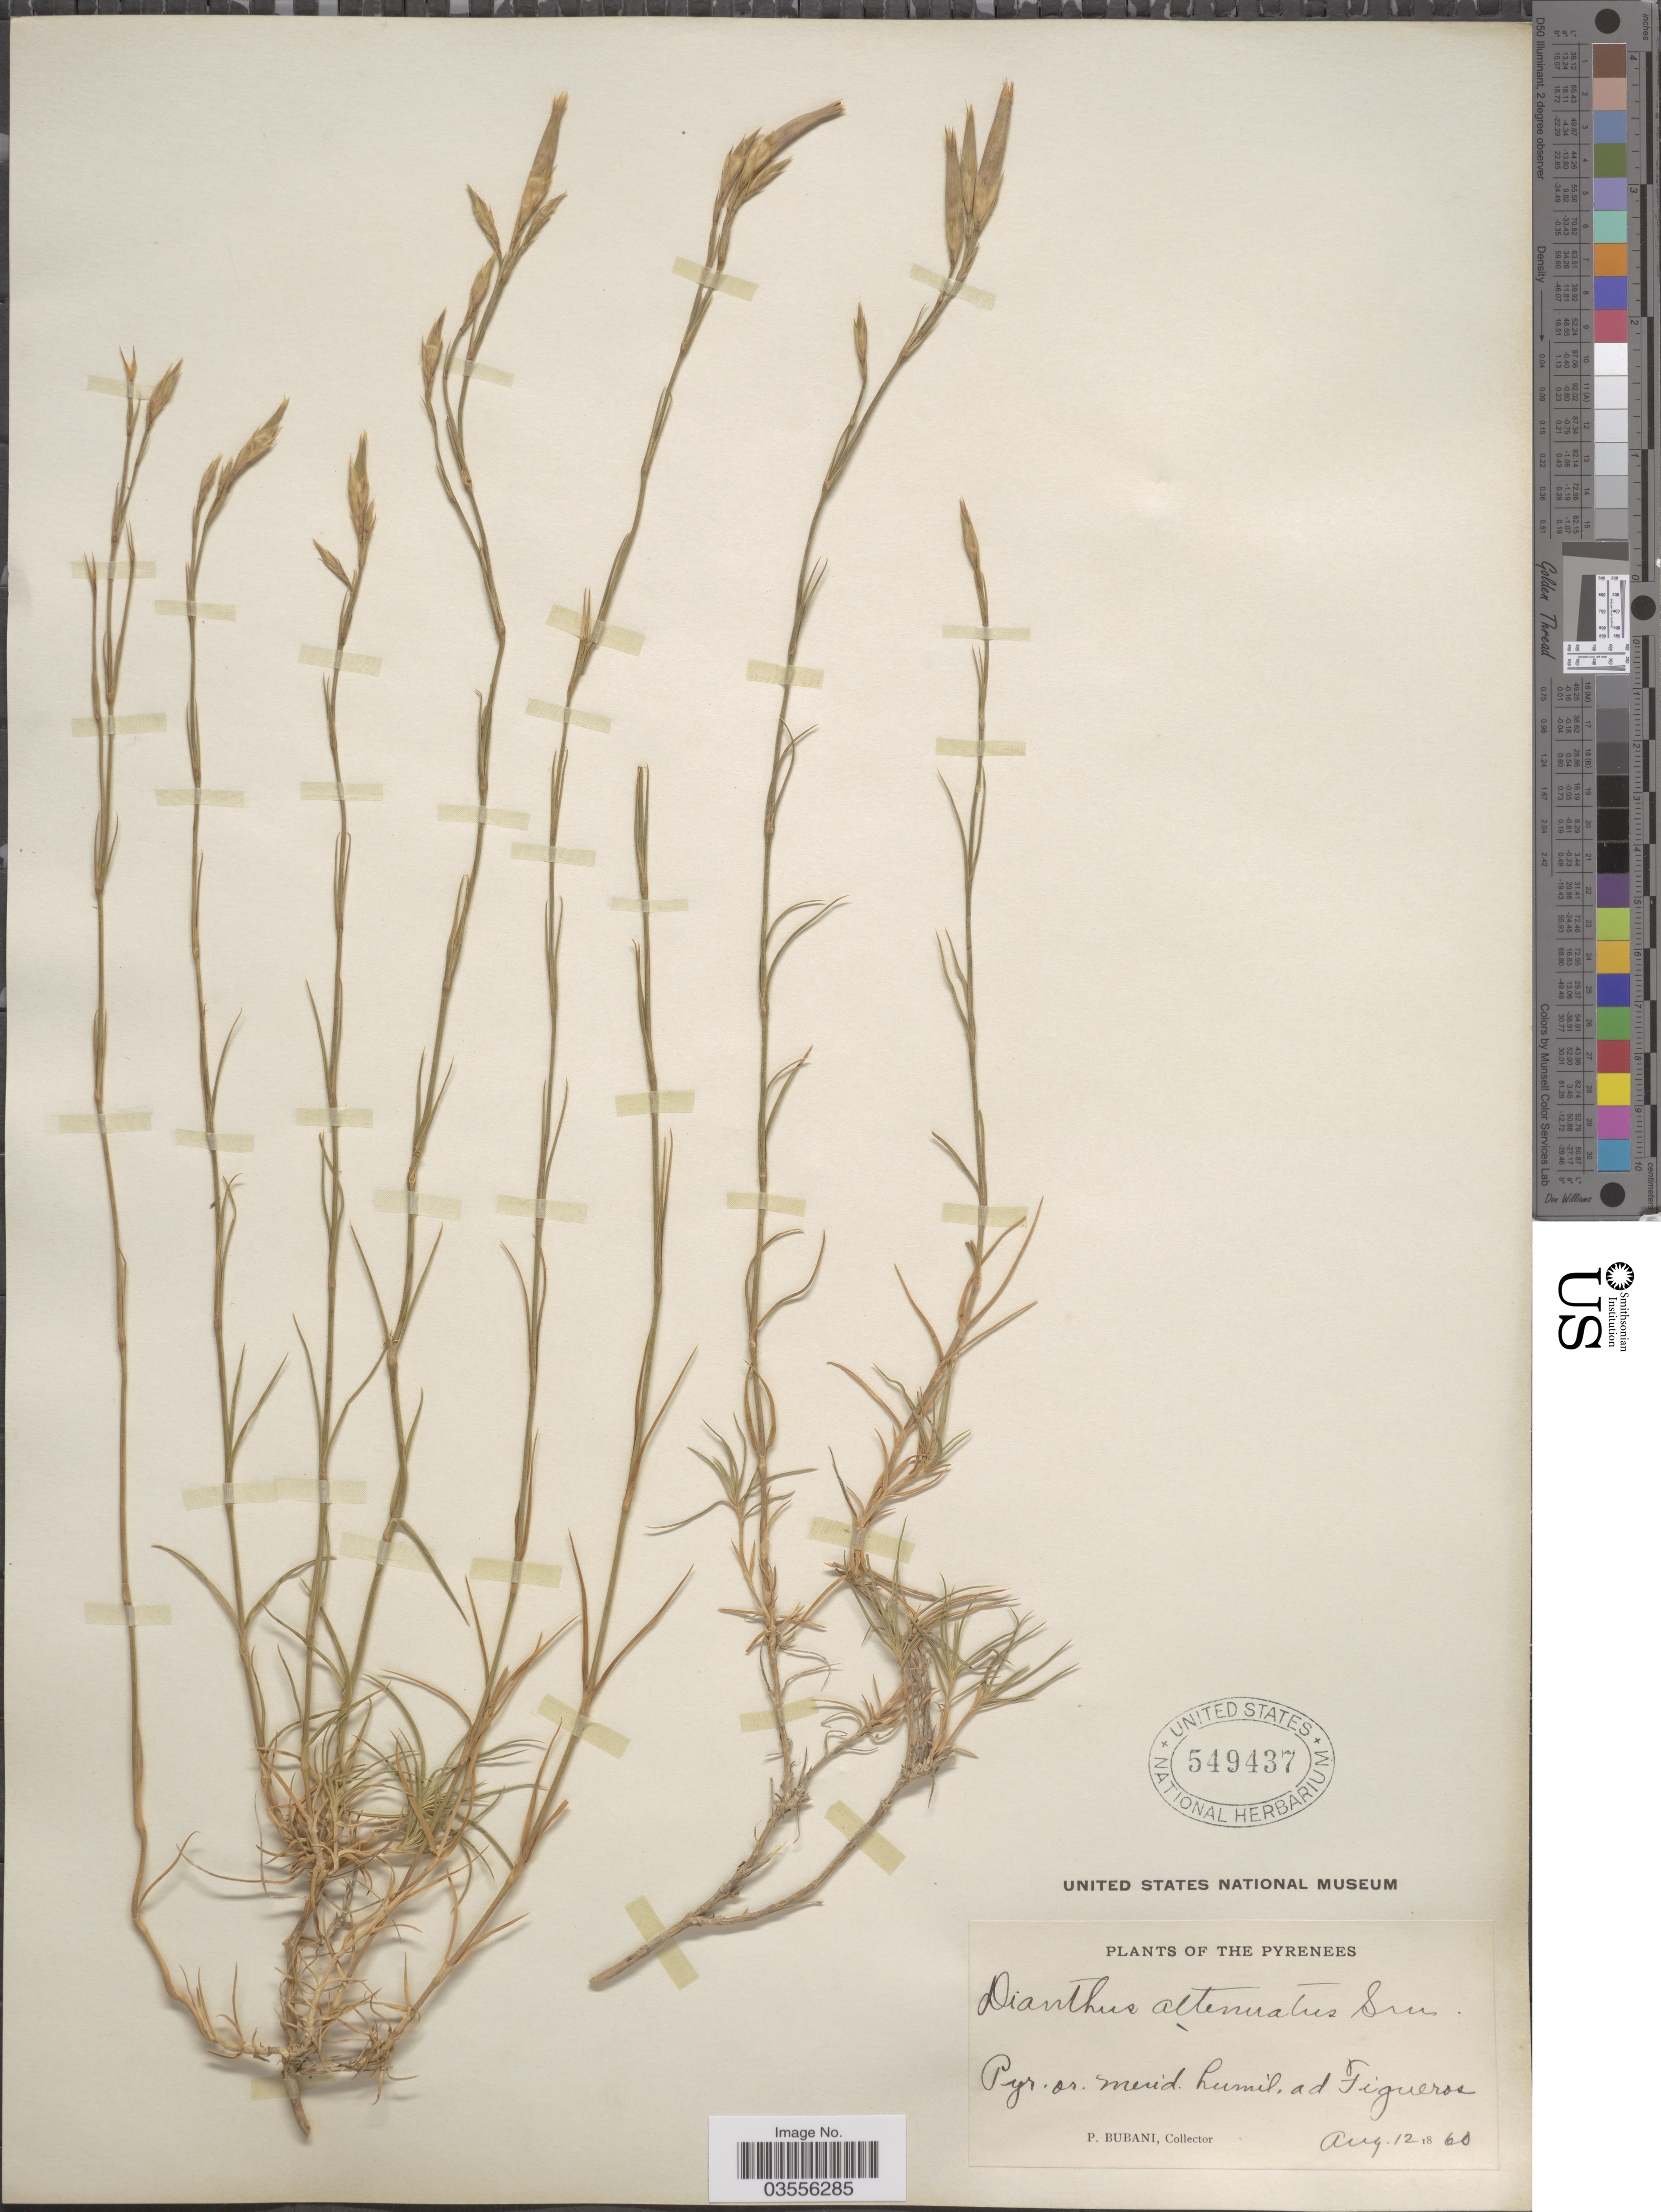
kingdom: Plantae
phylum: Tracheophyta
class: Magnoliopsida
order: Caryophyllales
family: Caryophyllaceae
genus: Dianthus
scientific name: Dianthus attenuatus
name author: Sm.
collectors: P. Bubani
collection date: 1860-08-12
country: Spain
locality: Pyrenees. Pyr. or. merid. humil. ad Figueros.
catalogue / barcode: US 549437